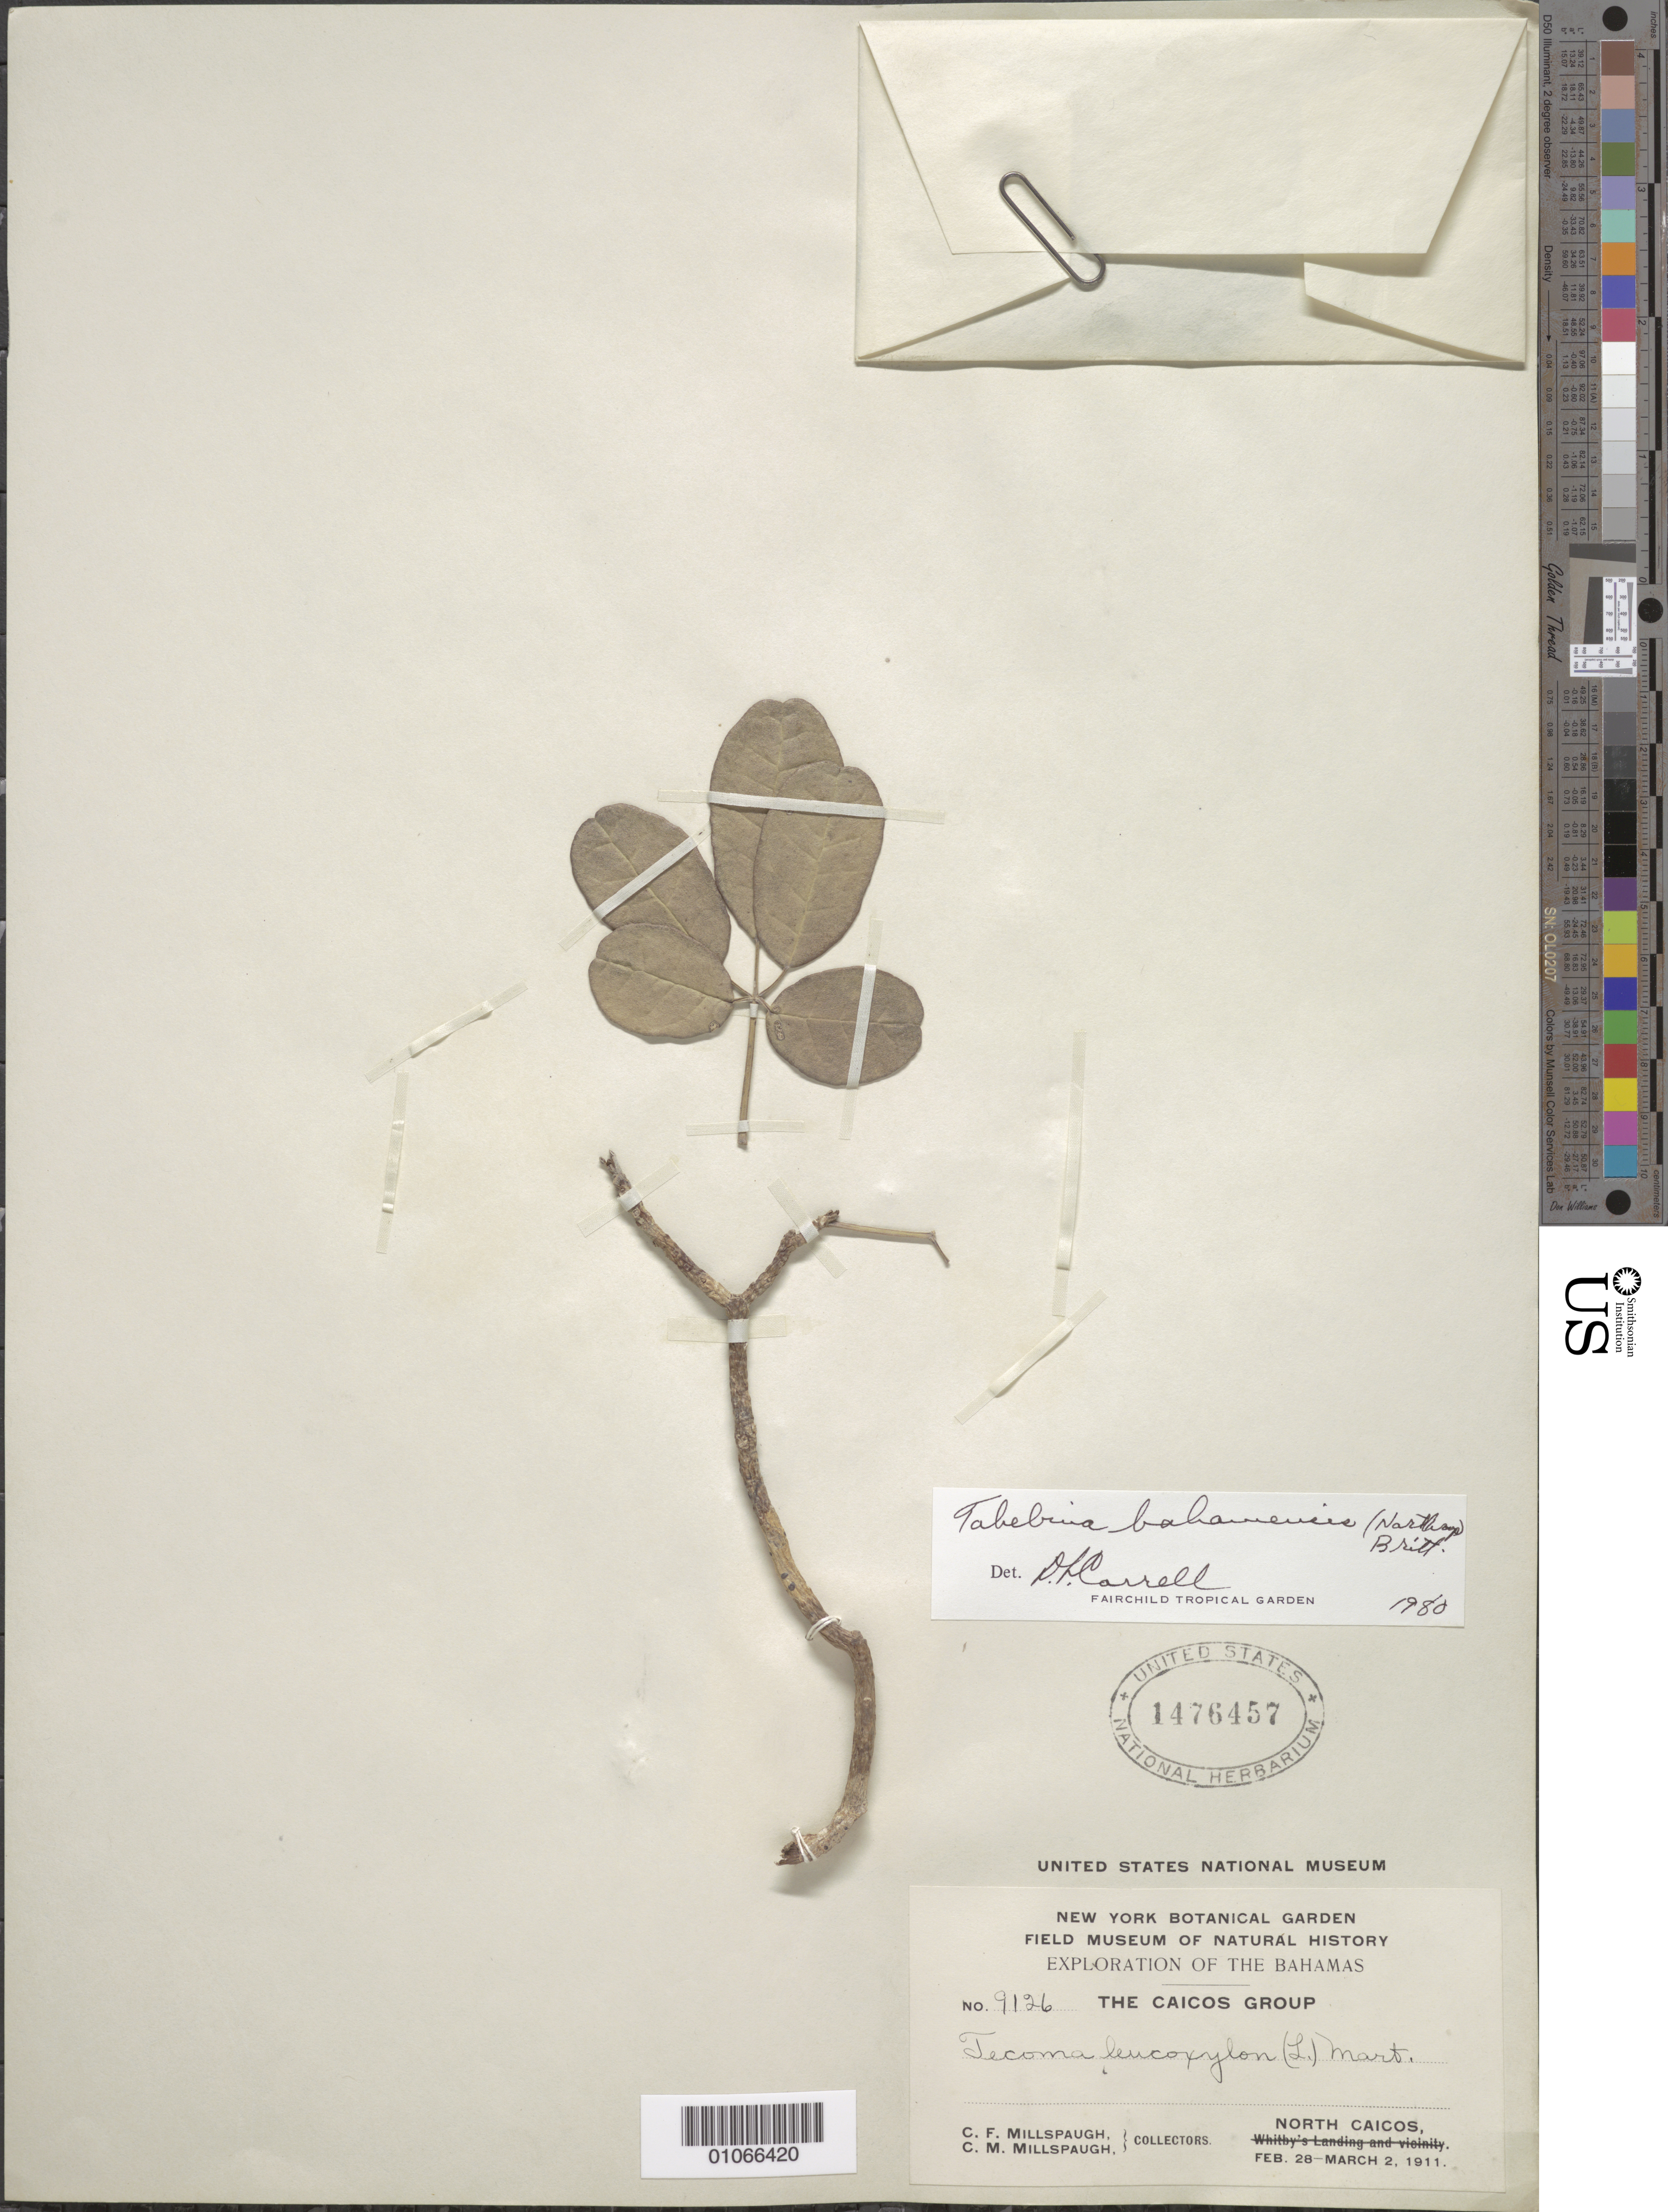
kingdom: Plantae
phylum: Tracheophyta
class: Magnoliopsida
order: Lamiales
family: Bignoniaceae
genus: Tabebuia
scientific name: Tabebuia bahamensis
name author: (Northr.) Britton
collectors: C. F. Millspaugh & C. Millspaugh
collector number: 9126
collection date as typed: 28 Feb 1911 to 02 Mar 1911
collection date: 1911-02-28/1911-03-02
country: Turks and Caicos Islands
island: North Caicos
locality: North Caicos group.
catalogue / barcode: US 1476457